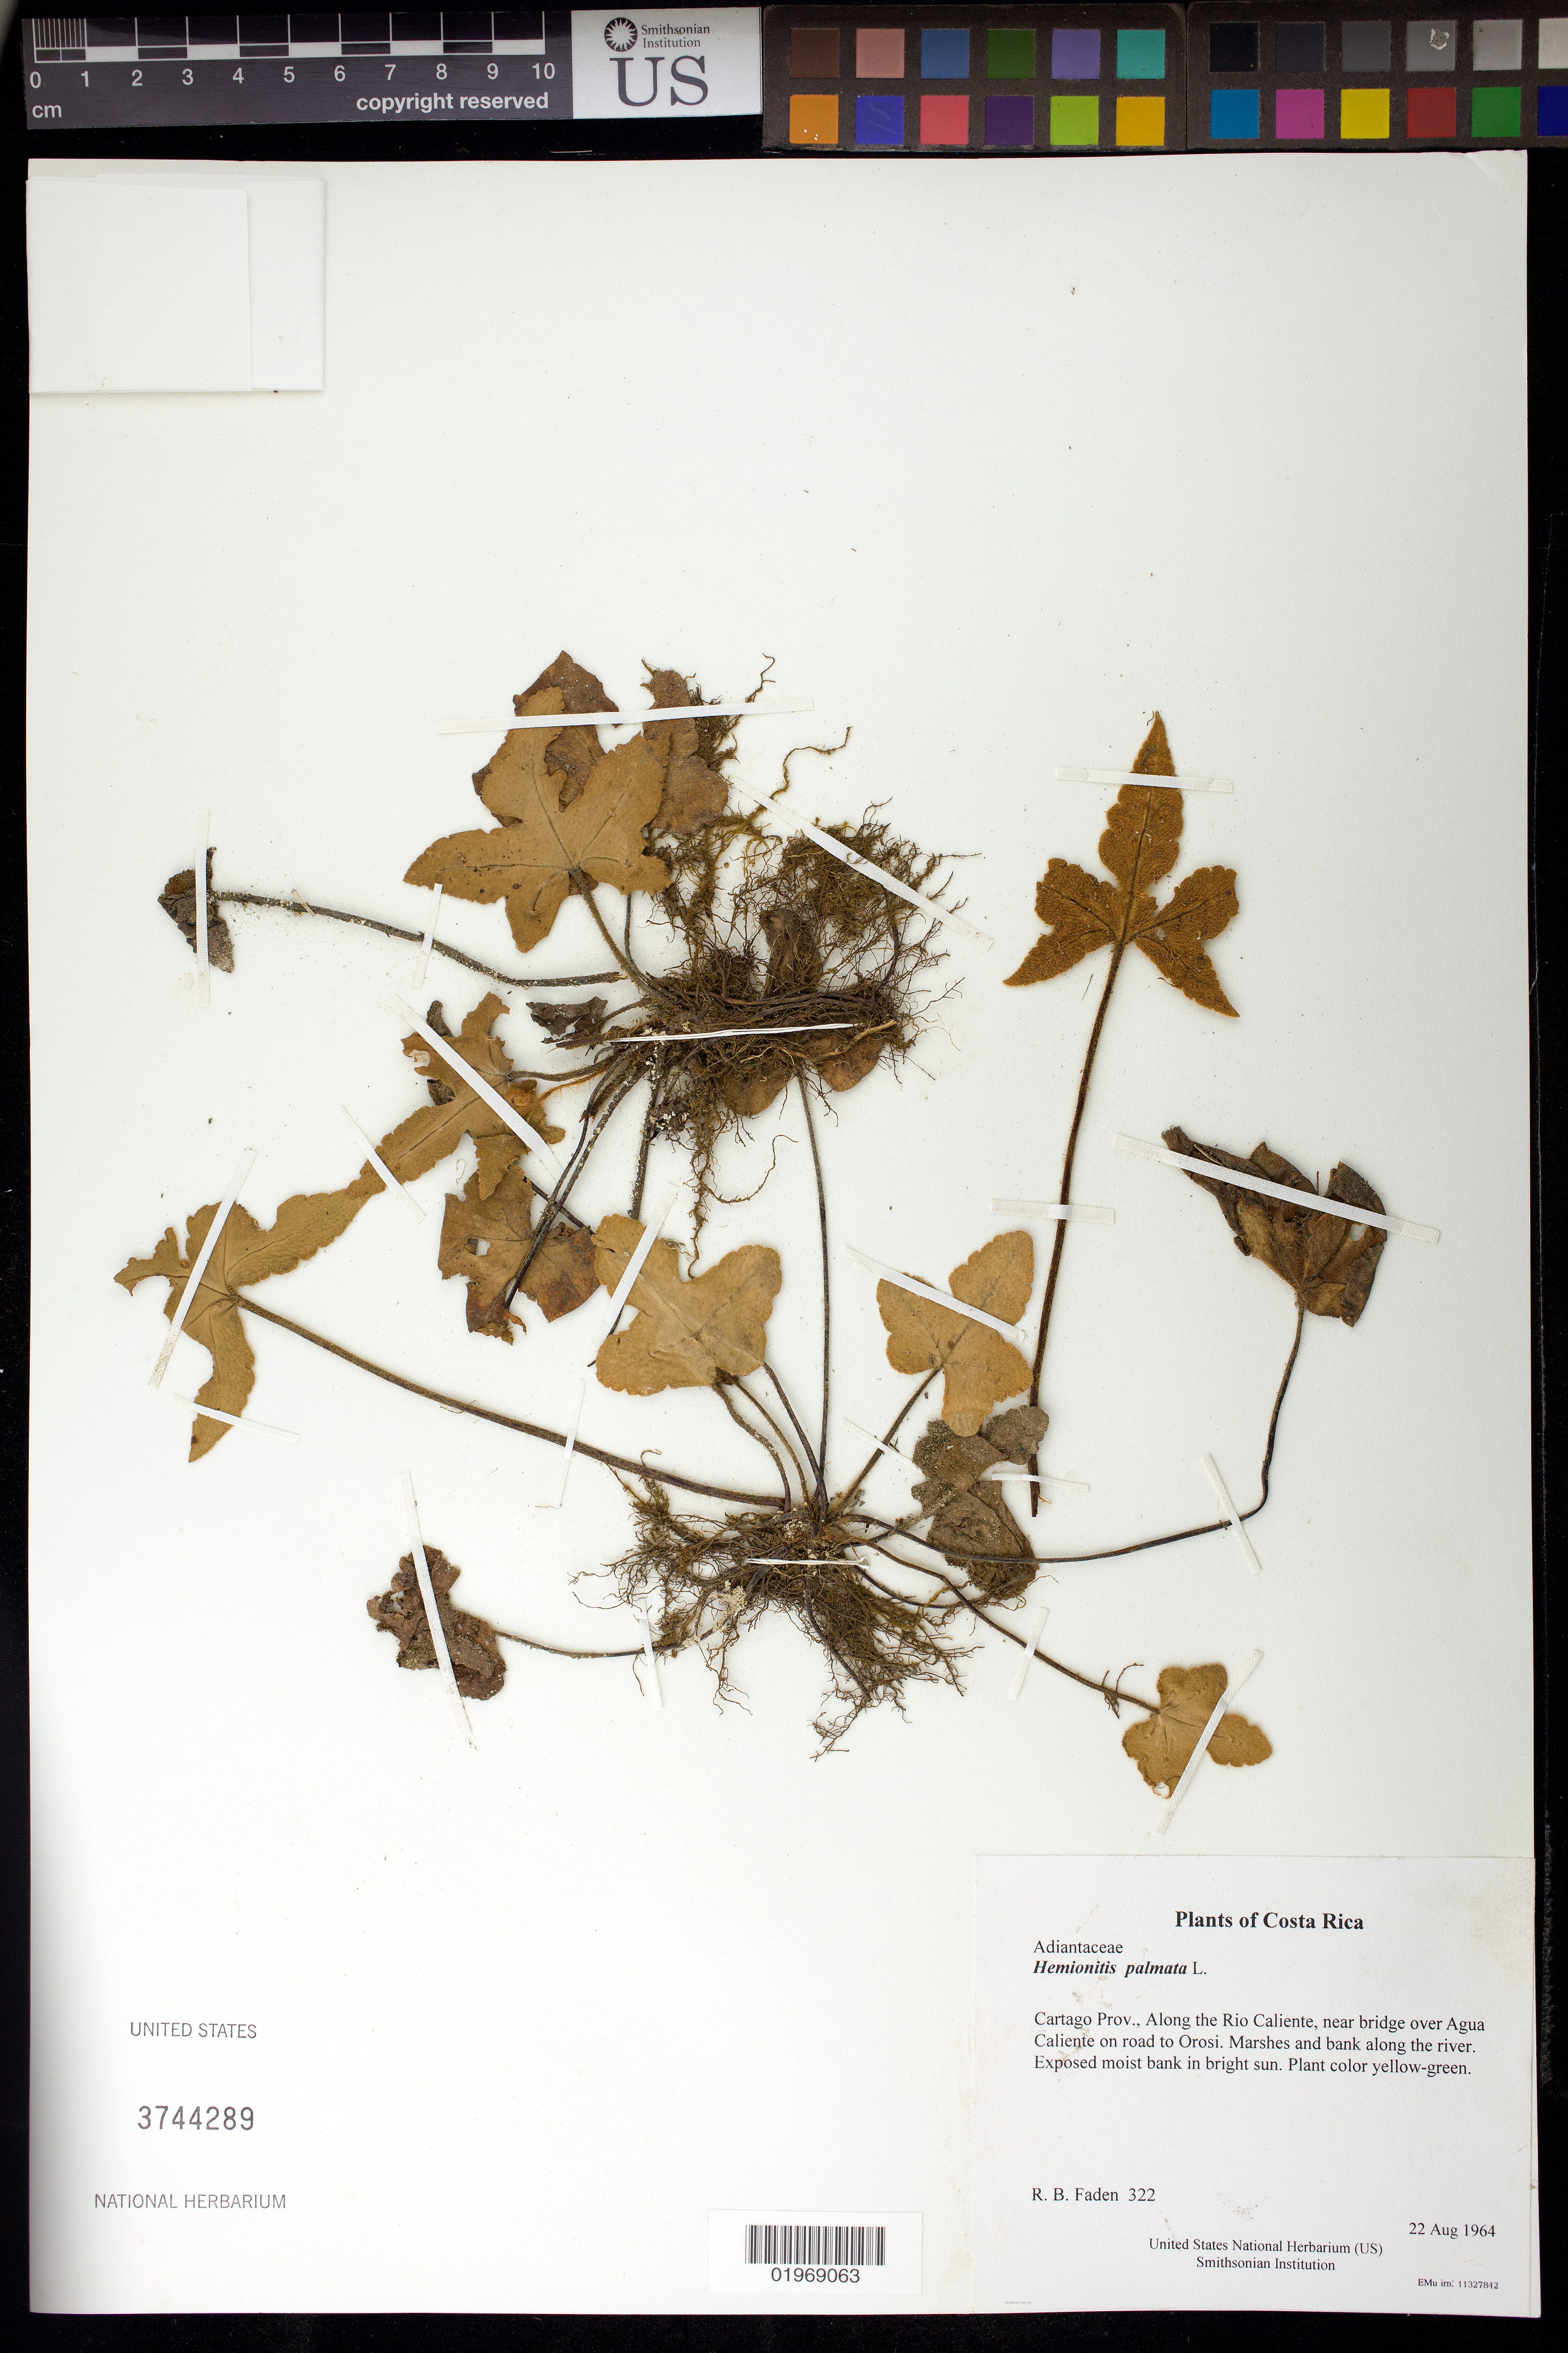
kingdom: Plantae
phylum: Tracheophyta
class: Polypodiopsida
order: Polypodiales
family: Pteridaceae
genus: Hemionitis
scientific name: Hemionitis palmata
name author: L.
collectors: R. B. Faden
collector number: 322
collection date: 1964-08-22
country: Costa Rica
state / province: Cartago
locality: Along the Rio Caliente, near bridge over Agua Caliente on road to Orosi. Marshes and bank along the river.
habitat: Moist exposed banks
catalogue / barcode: US 3744289